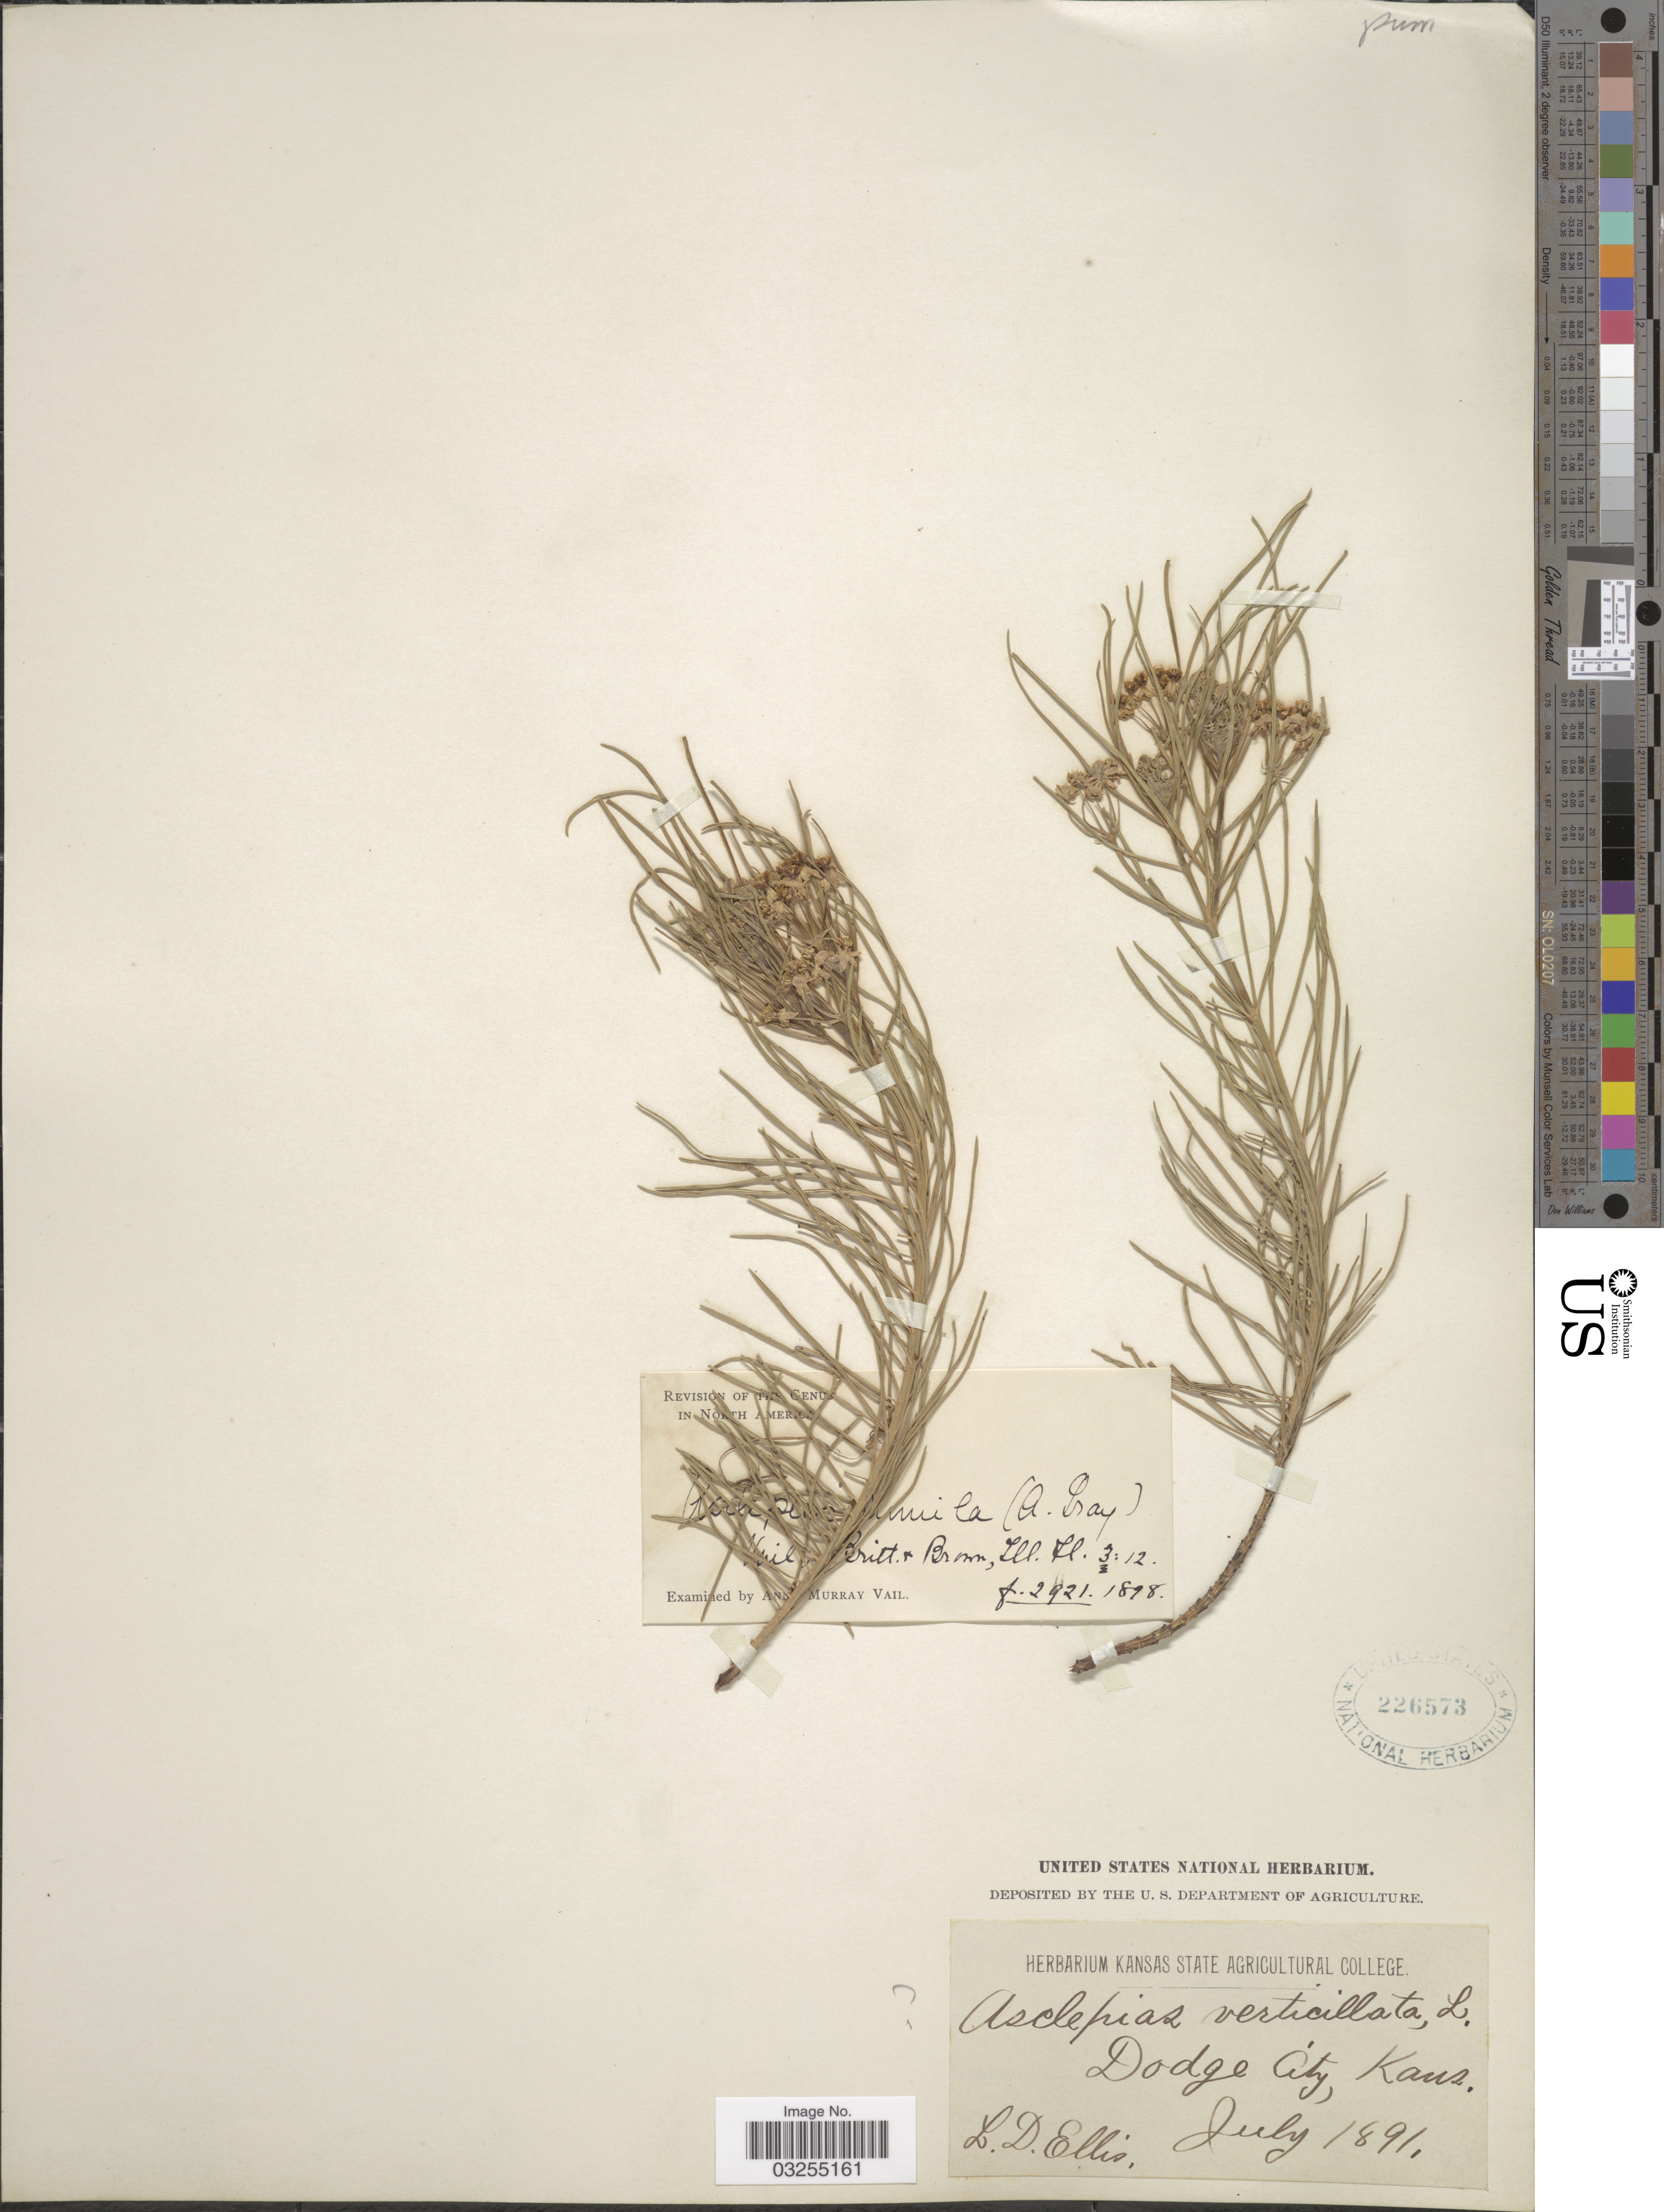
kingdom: Plantae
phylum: Tracheophyta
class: Magnoliopsida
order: Gentianales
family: Apocynaceae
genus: Asclepias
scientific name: Asclepias pumila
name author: (A. Gray) Vail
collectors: L. Ellis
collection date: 1891-07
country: United States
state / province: Kansas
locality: Dodge City, Kans.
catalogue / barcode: US 226573